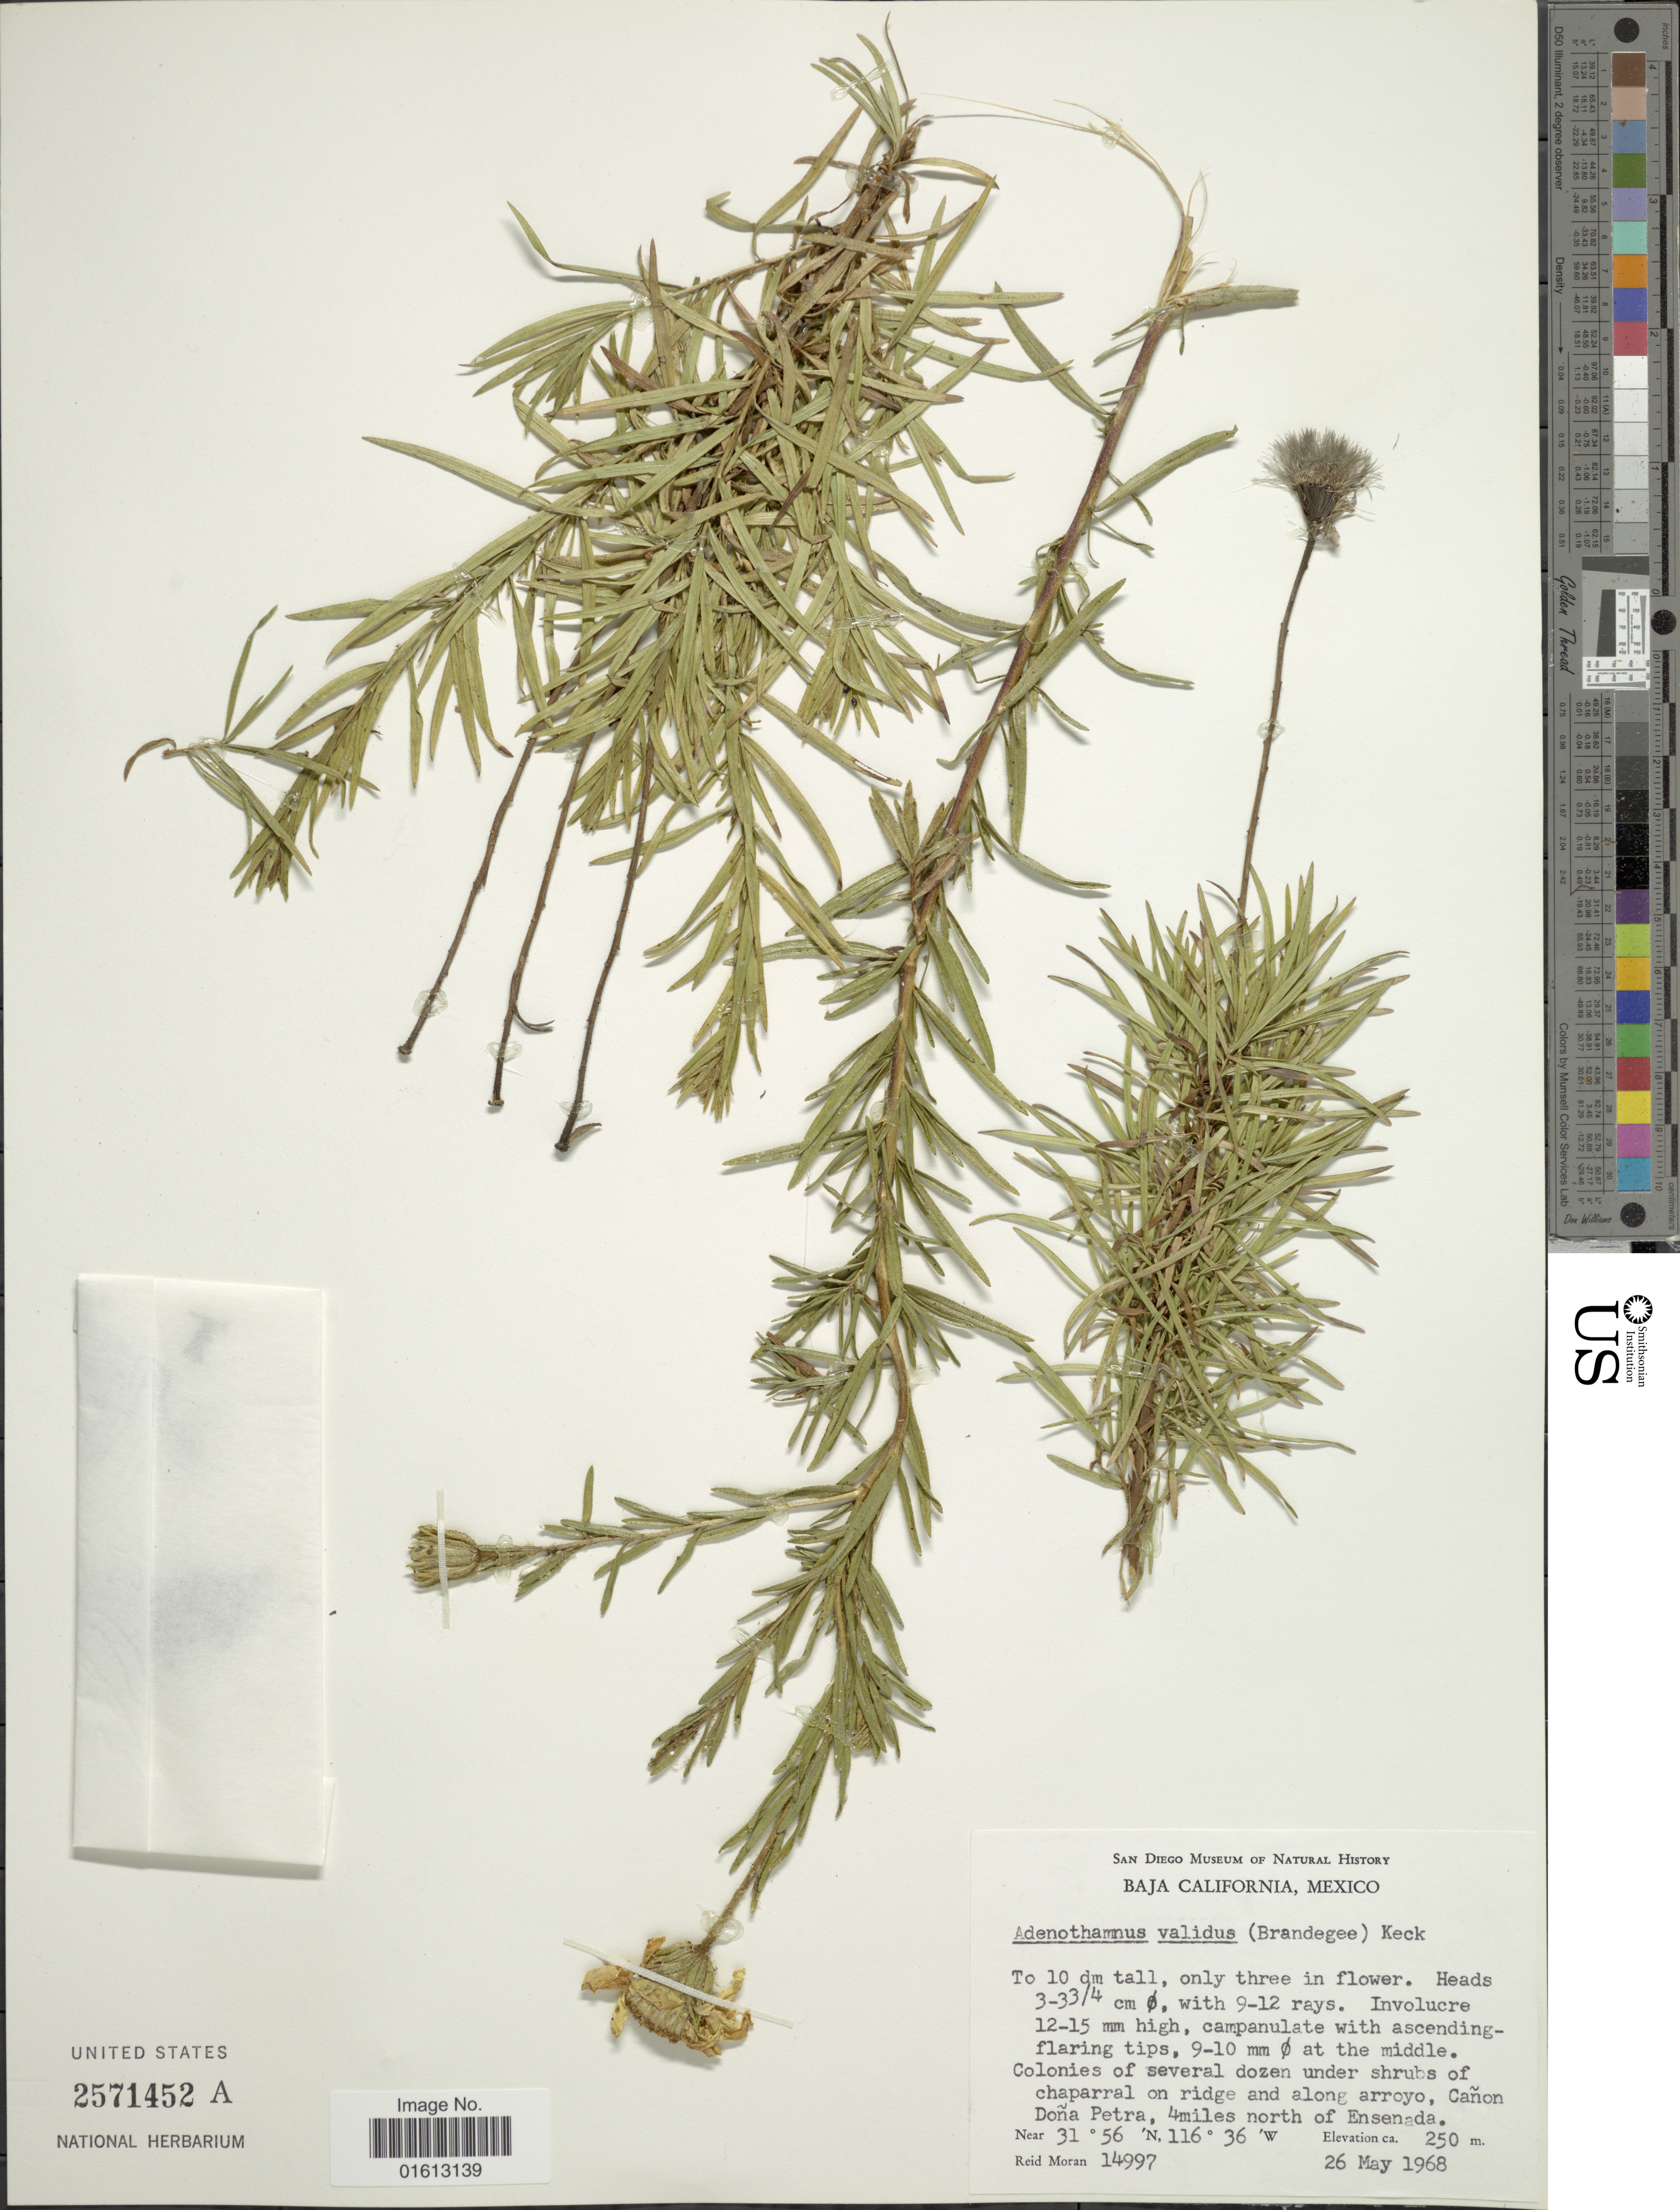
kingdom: Plantae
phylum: Tracheophyta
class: Magnoliopsida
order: Asterales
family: Asteraceae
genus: Adenothamnus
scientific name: Adenothamnus validus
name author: (Brandegee) D.D. Keck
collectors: R. V. Moran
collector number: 14997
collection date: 1968-05-26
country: Mexico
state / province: Baja California Norte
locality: Baja California, Mexico, Cañon Doña Petra, 4 miles north of Ensenada.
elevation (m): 250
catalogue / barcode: US 2571452A